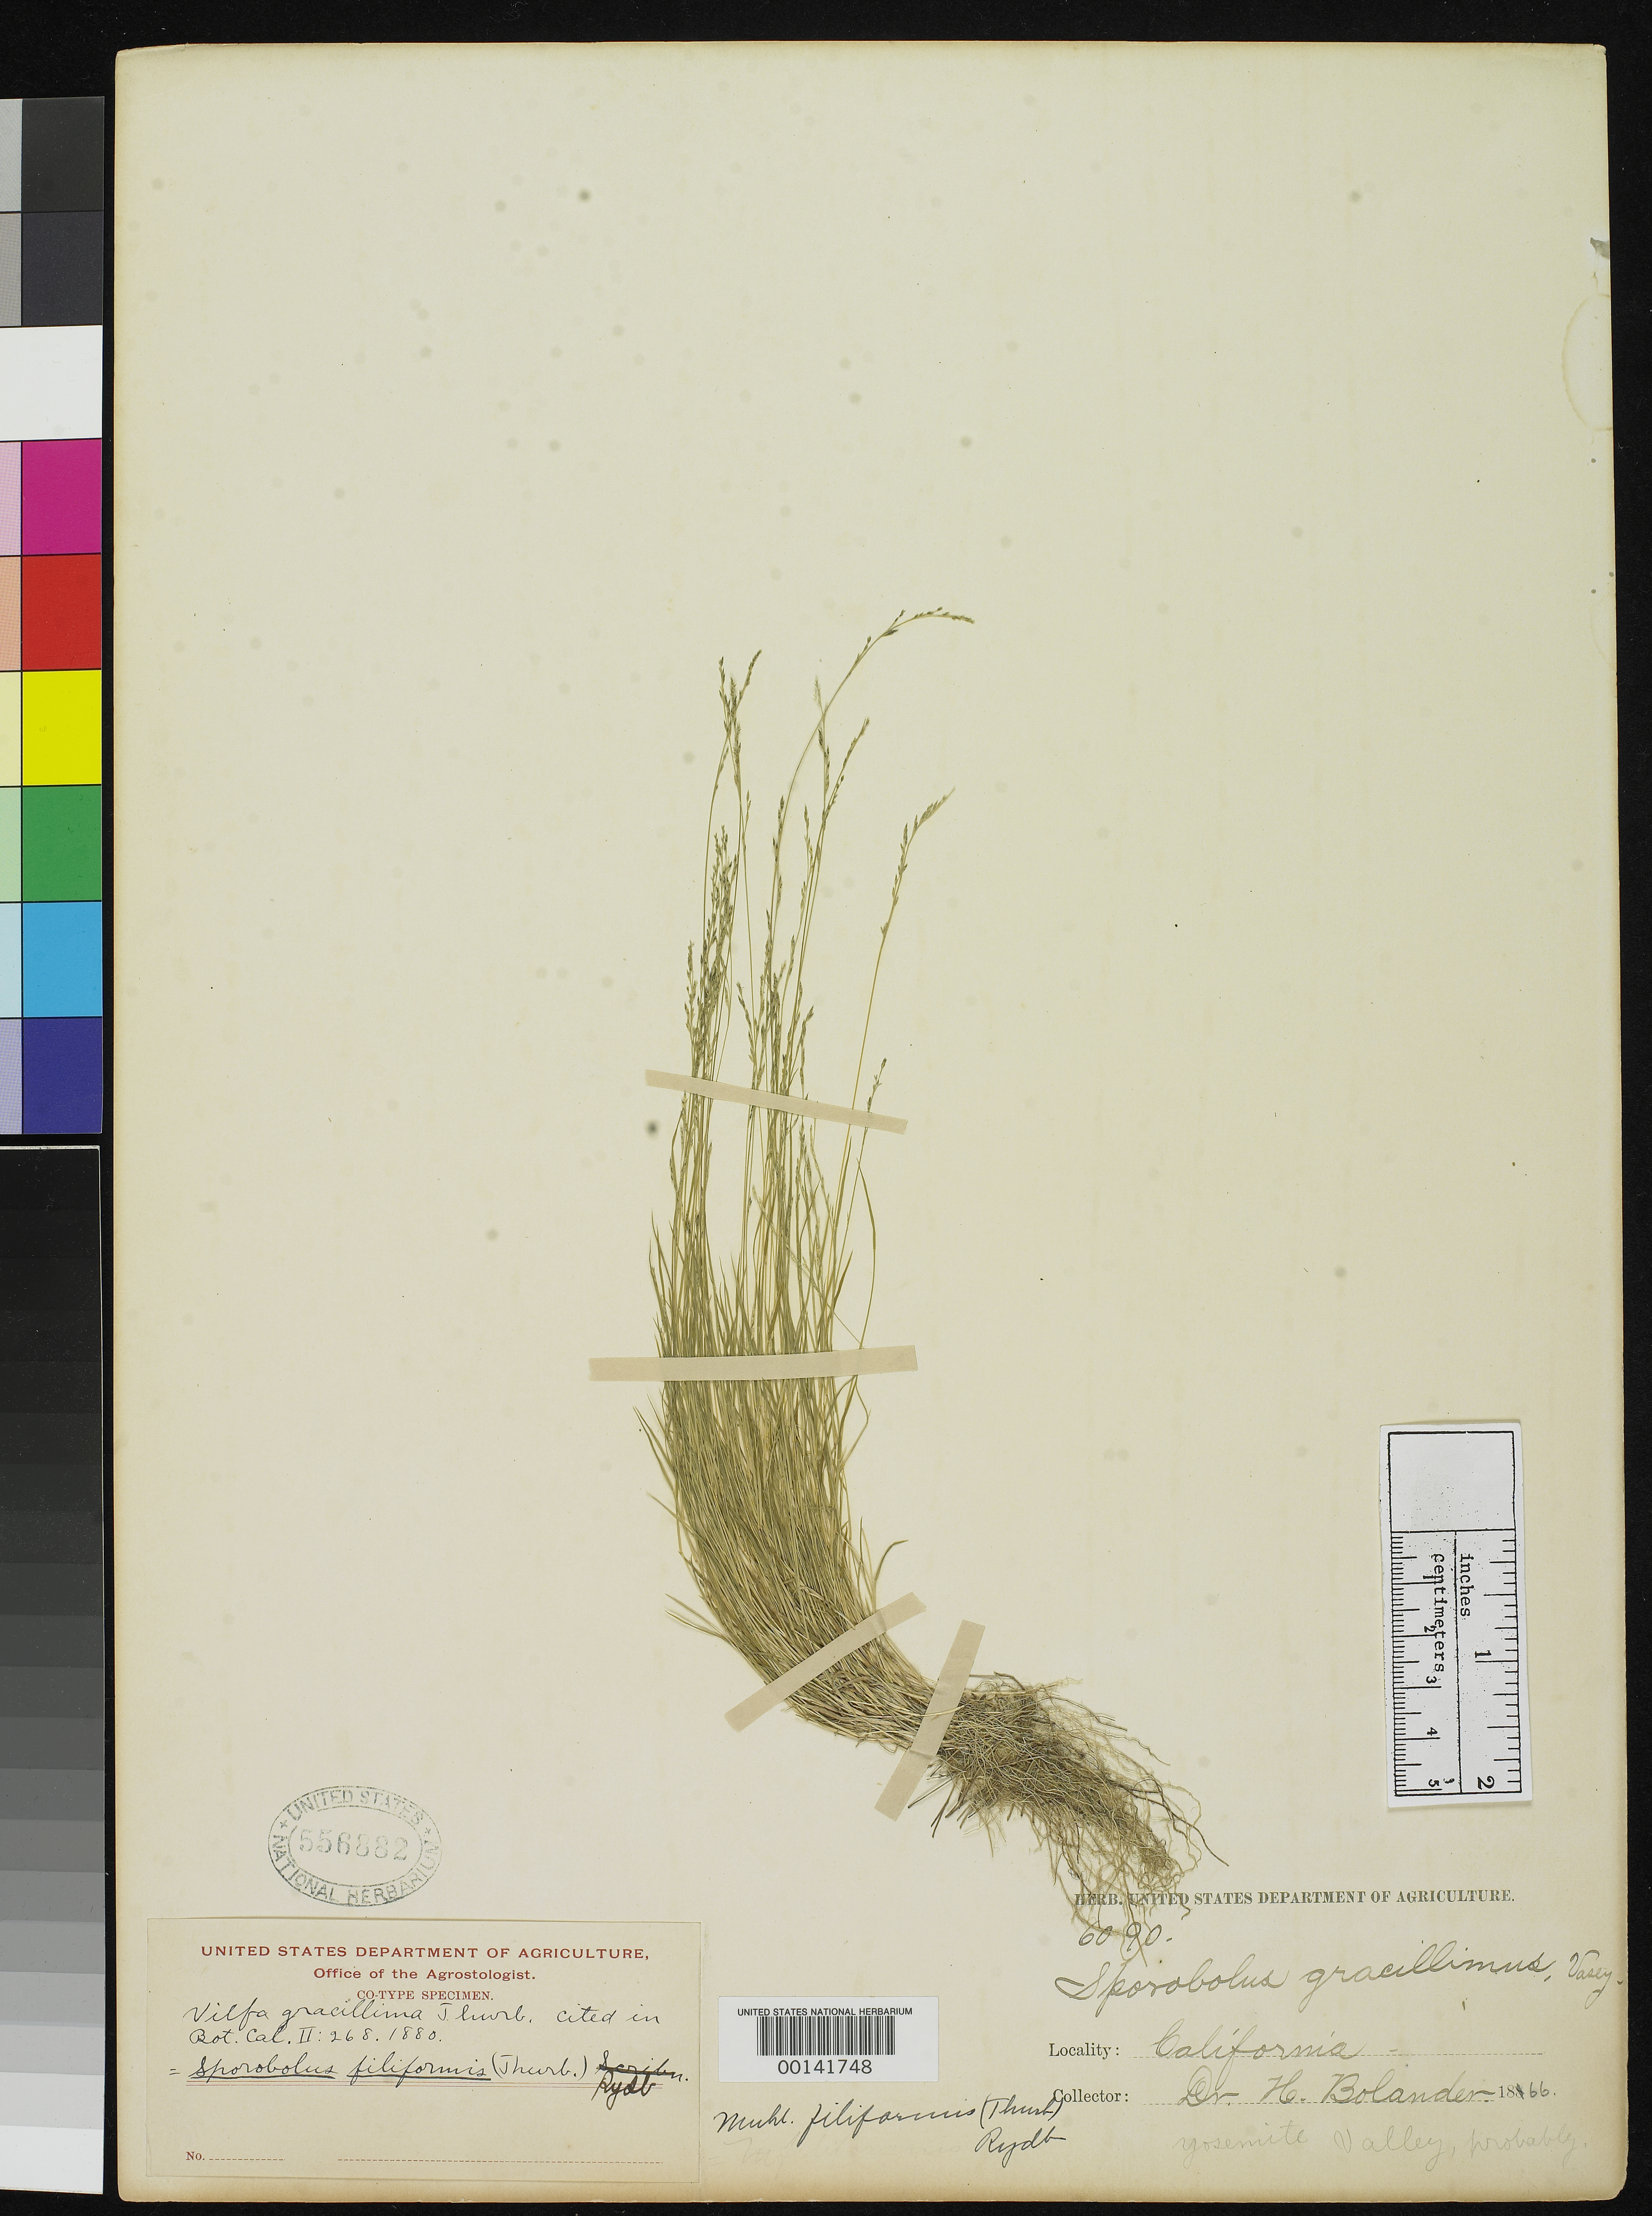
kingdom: Plantae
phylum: Tracheophyta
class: Liliopsida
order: Poales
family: Poaceae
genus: Vilfa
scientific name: Vilfa gracillima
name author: Thurb. in S. Watson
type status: Syntype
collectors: H. Bolander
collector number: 6090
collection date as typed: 1866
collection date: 1866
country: United States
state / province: California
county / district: Mariposa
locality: Probably Yosemite Valley.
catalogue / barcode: US 556882